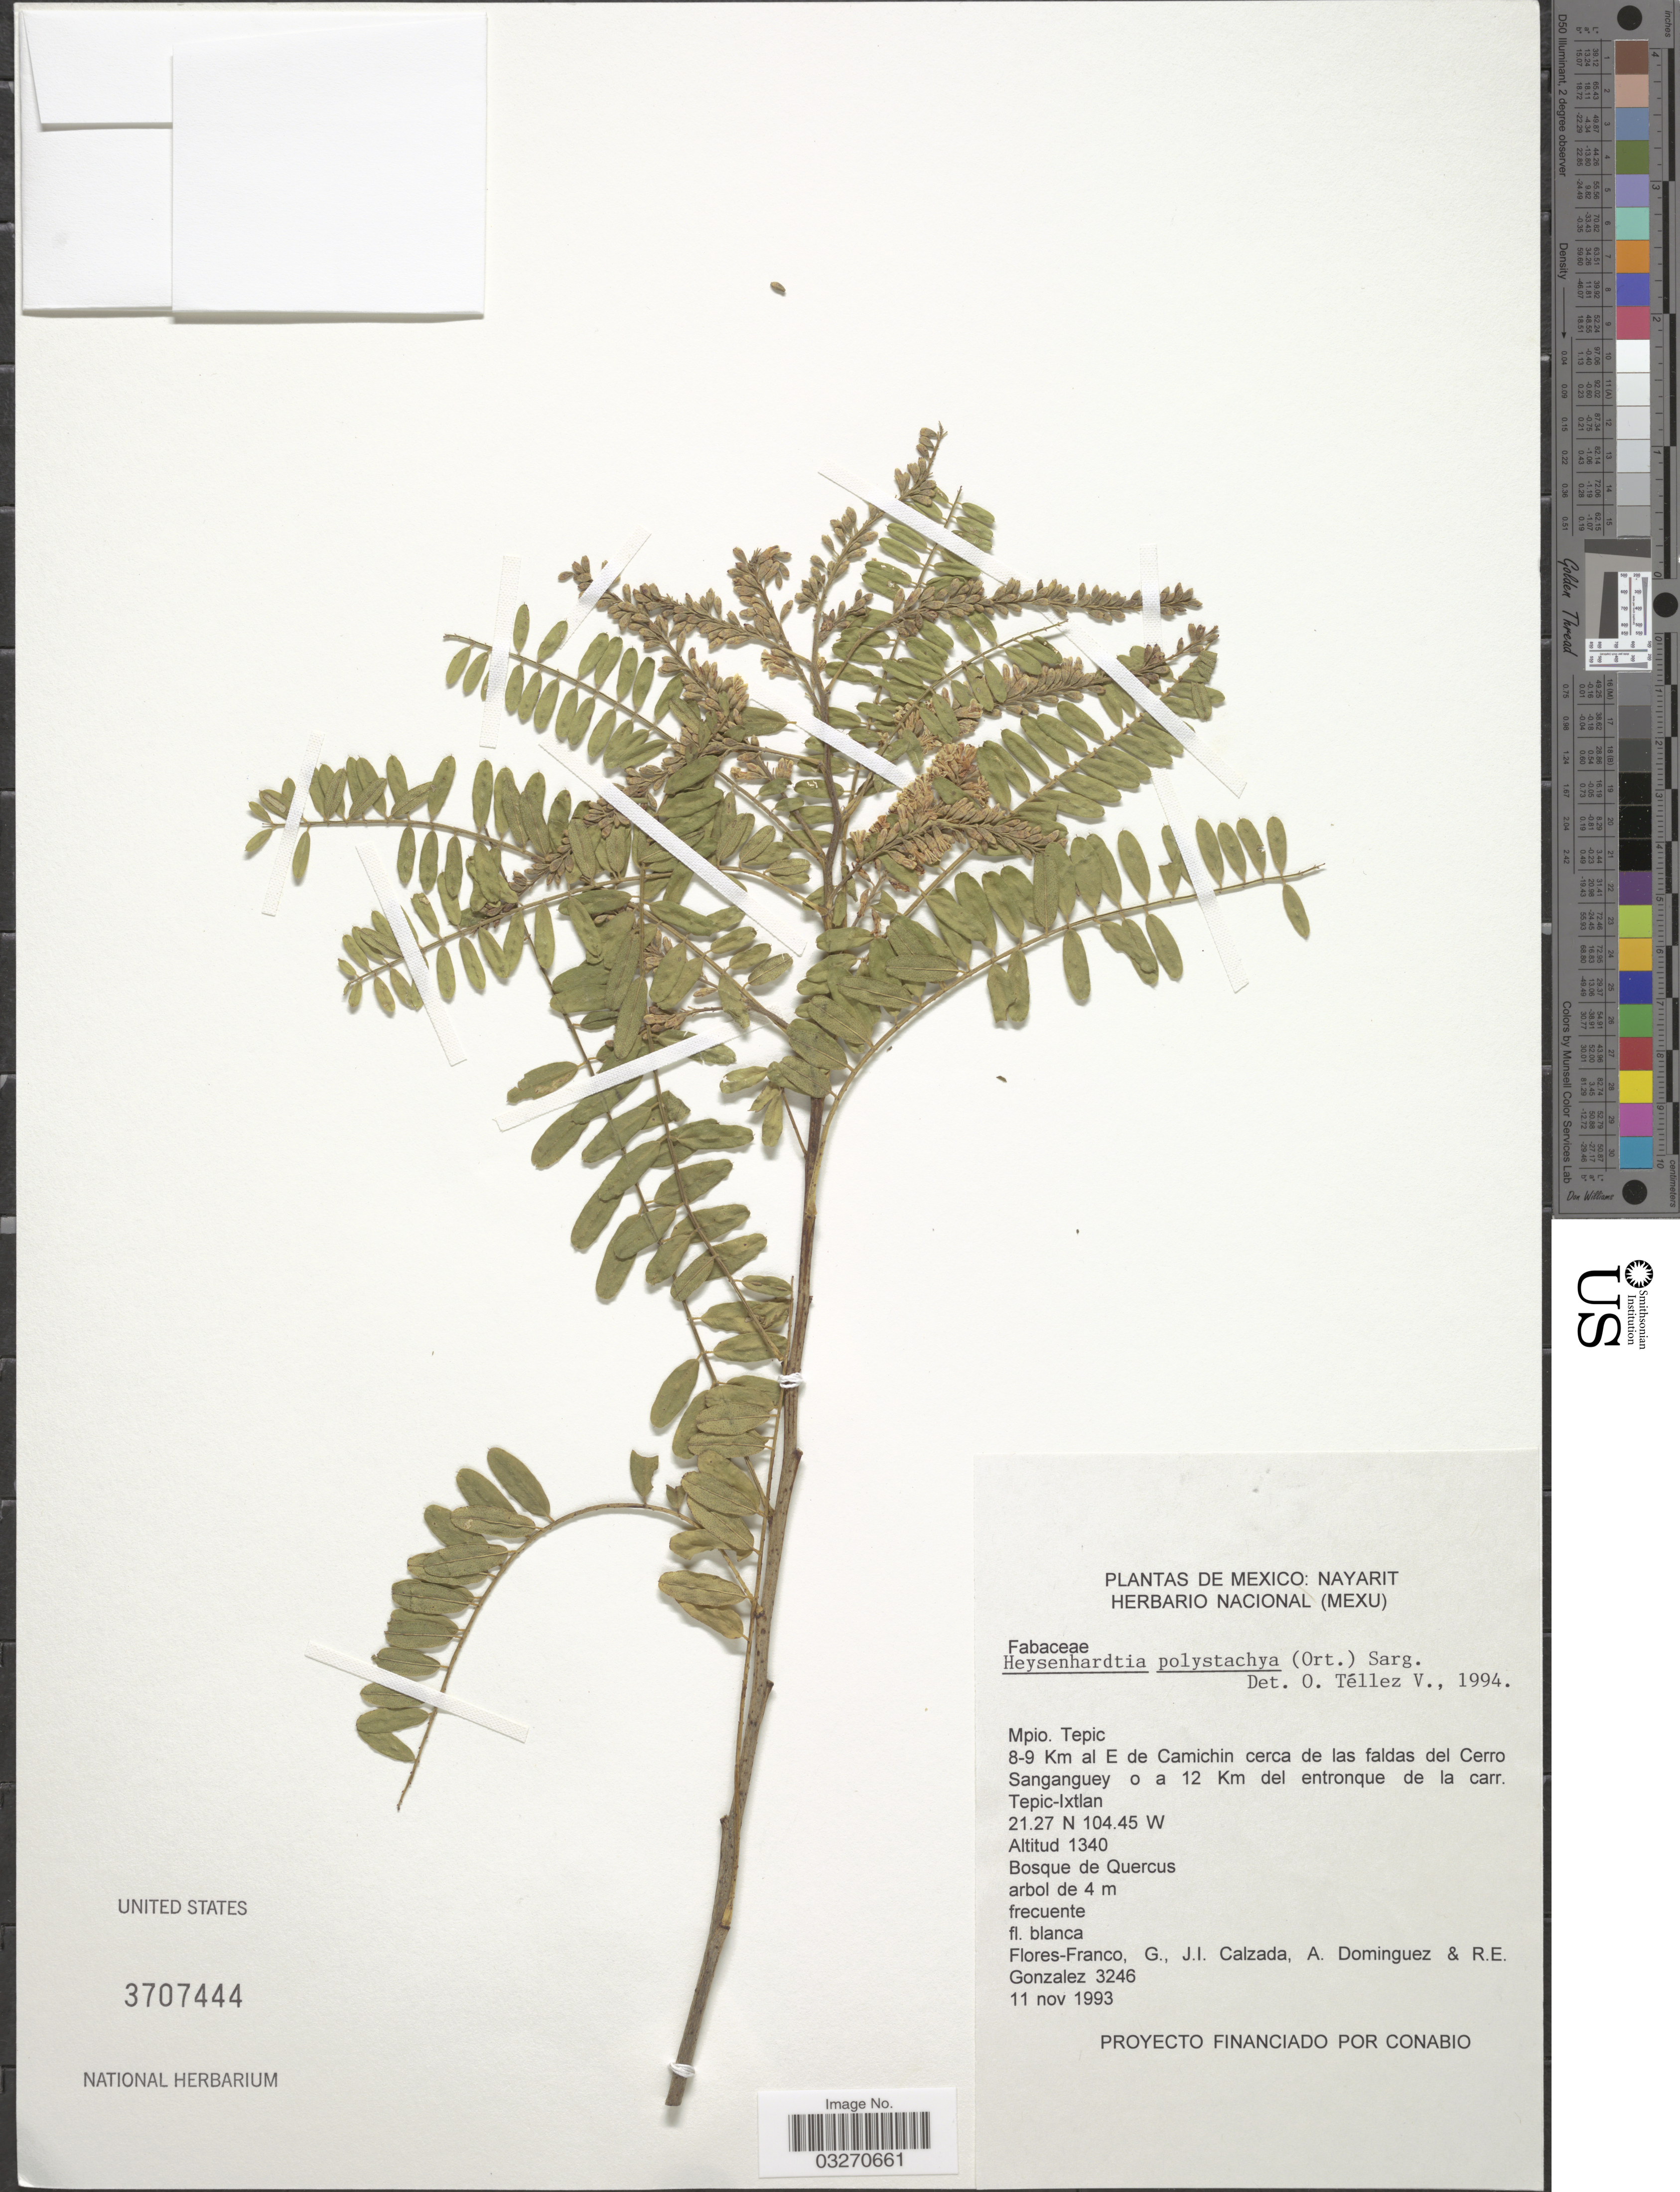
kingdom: Plantae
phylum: Tracheophyta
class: Magnoliopsida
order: Fabales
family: Fabaceae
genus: Eysenhardtia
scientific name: Eysenhardtia polystachya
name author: (Ortega) Sarg.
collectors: G. Flores F., J. I. Calzada, A. Dominguez & R. Gonzalez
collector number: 3246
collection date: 1993-11-11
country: Mexico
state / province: Nayarit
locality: Mpio. Tepic. 8-9 Km al E de Camichin cerca de las faldas del Cerro Sanganguey o a 12 Km del entronque de la carr. Tepic-Ixtlan.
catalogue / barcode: US 3707444